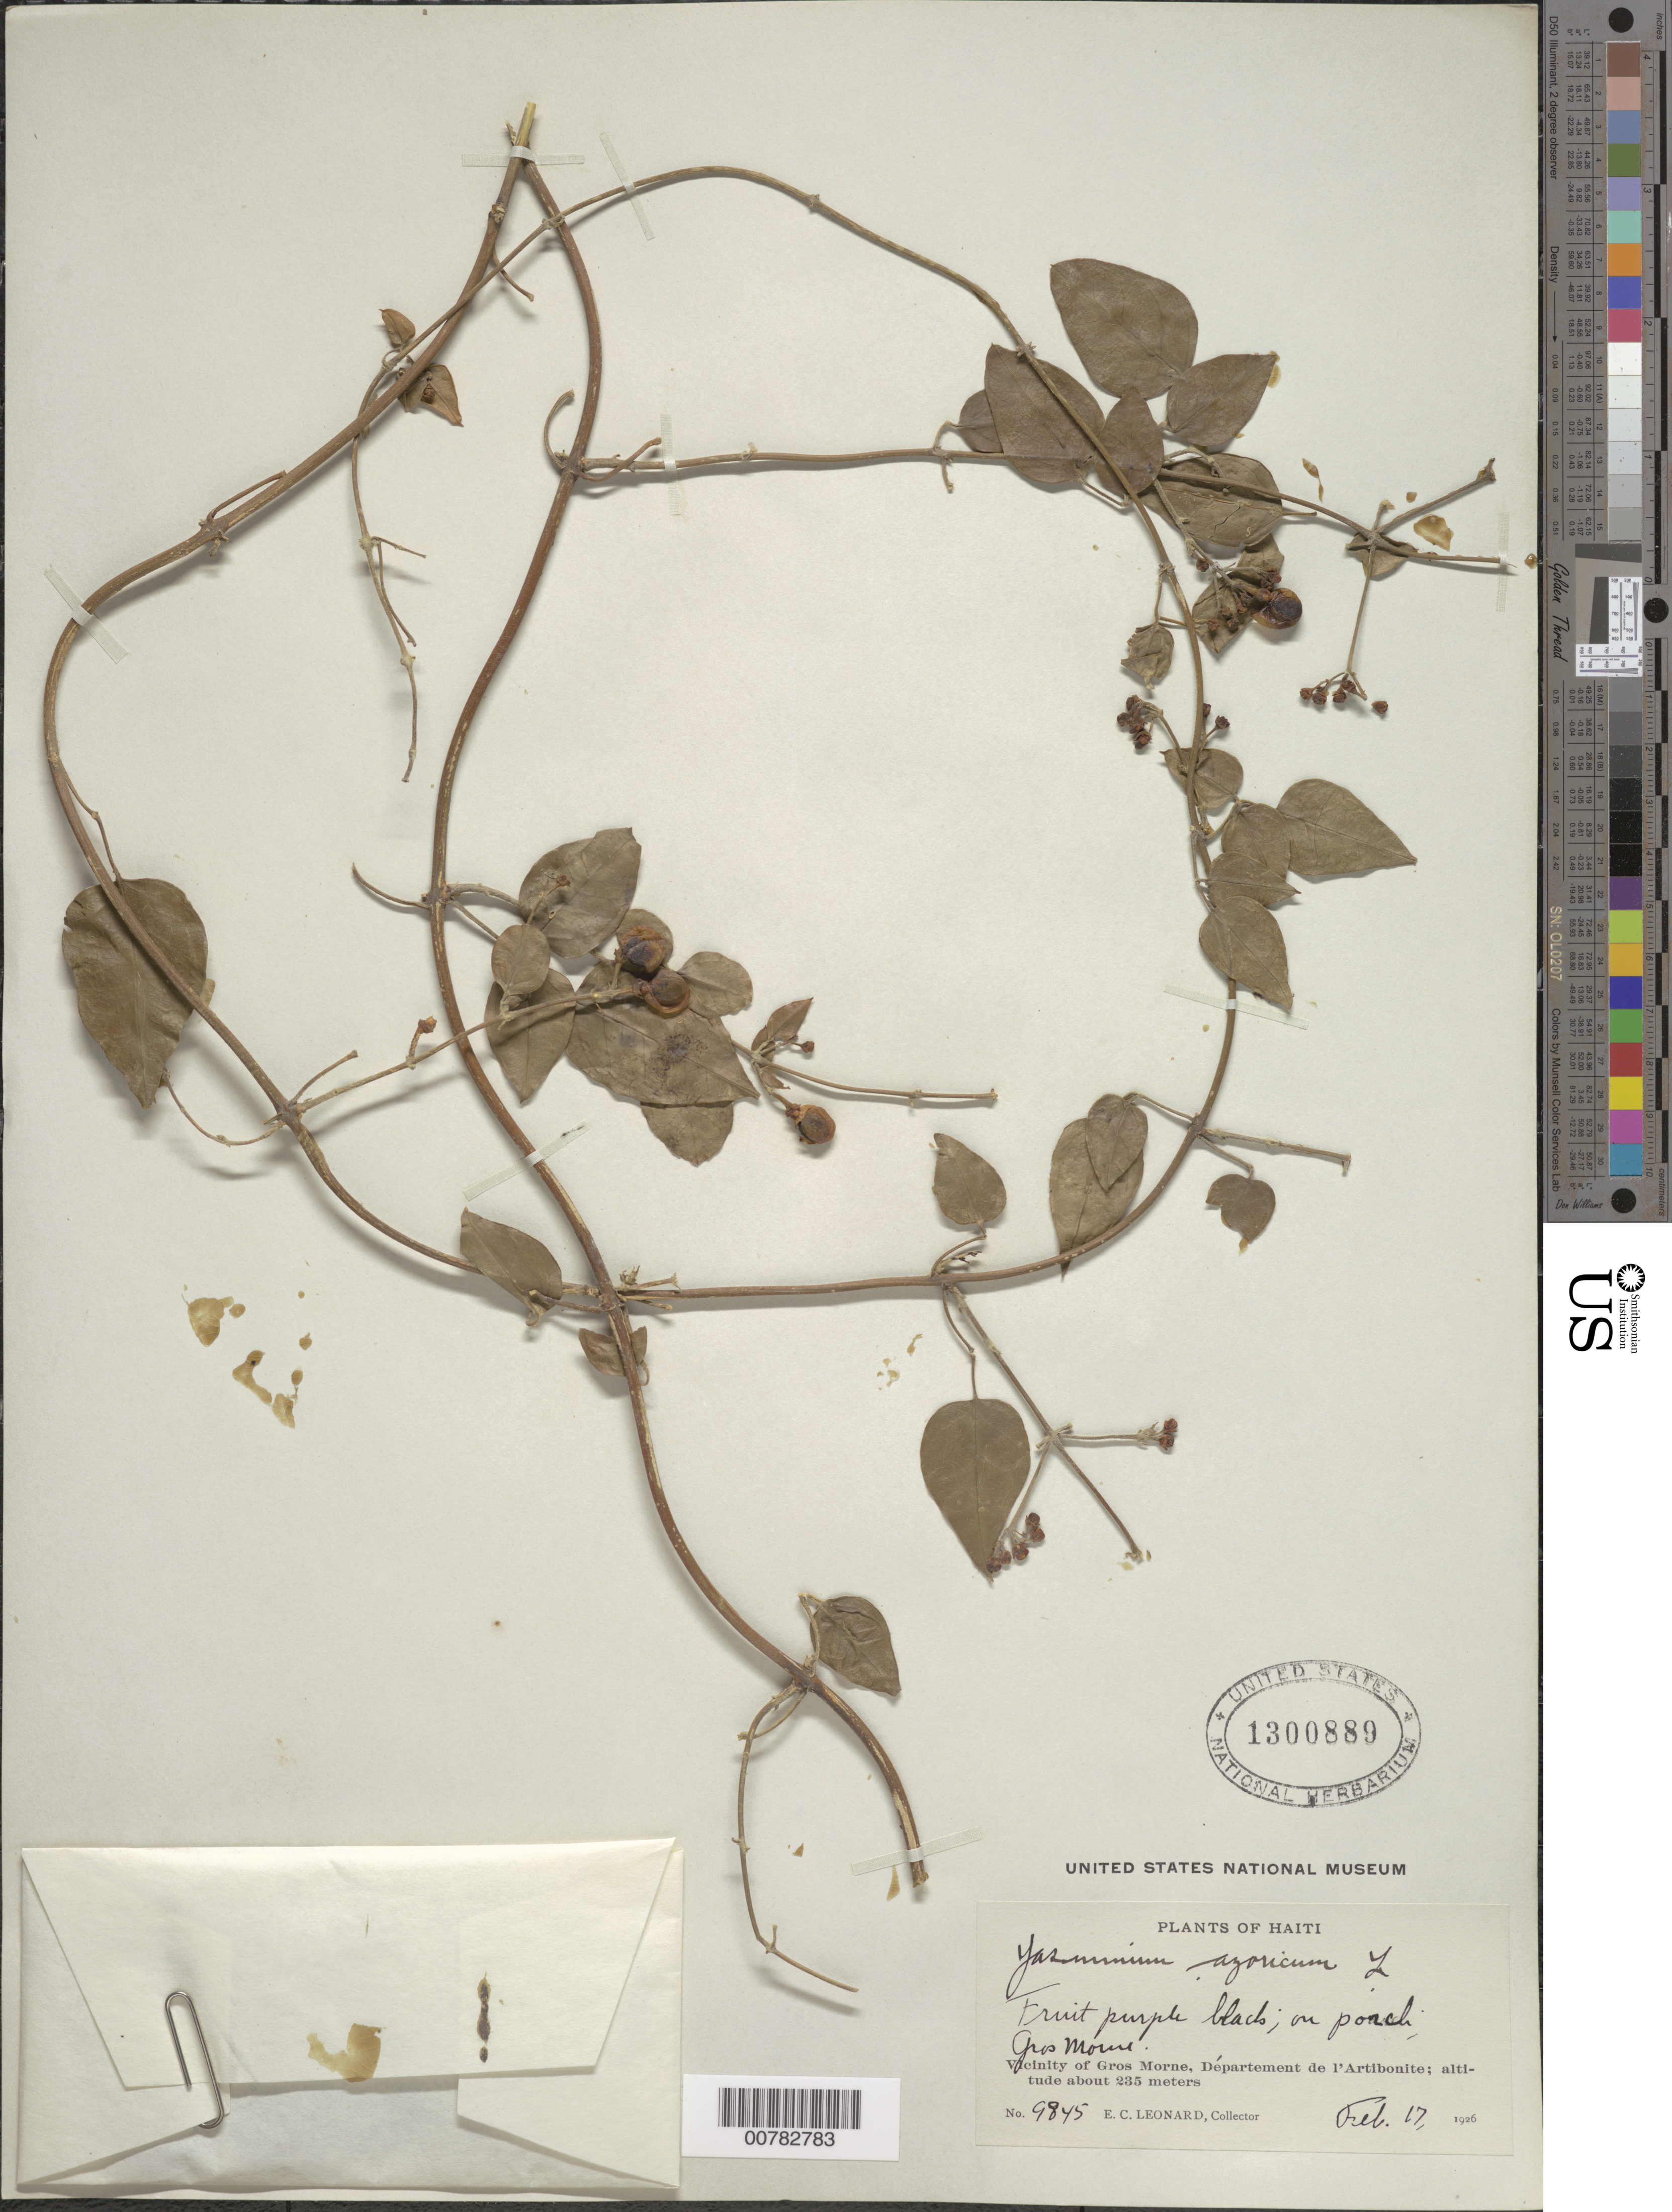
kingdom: Plantae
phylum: Tracheophyta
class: Magnoliopsida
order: Lamiales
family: Oleaceae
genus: Jasminum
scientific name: Jasminum fluminense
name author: Vell.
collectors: E. C. Leonard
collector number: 9845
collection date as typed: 17 Feb 1926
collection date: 1926-02-17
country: Haiti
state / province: Artibonite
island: Hispaniola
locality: Vicinity of Gros Morne, Gros Morne.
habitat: On porch.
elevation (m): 235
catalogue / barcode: US 1300889